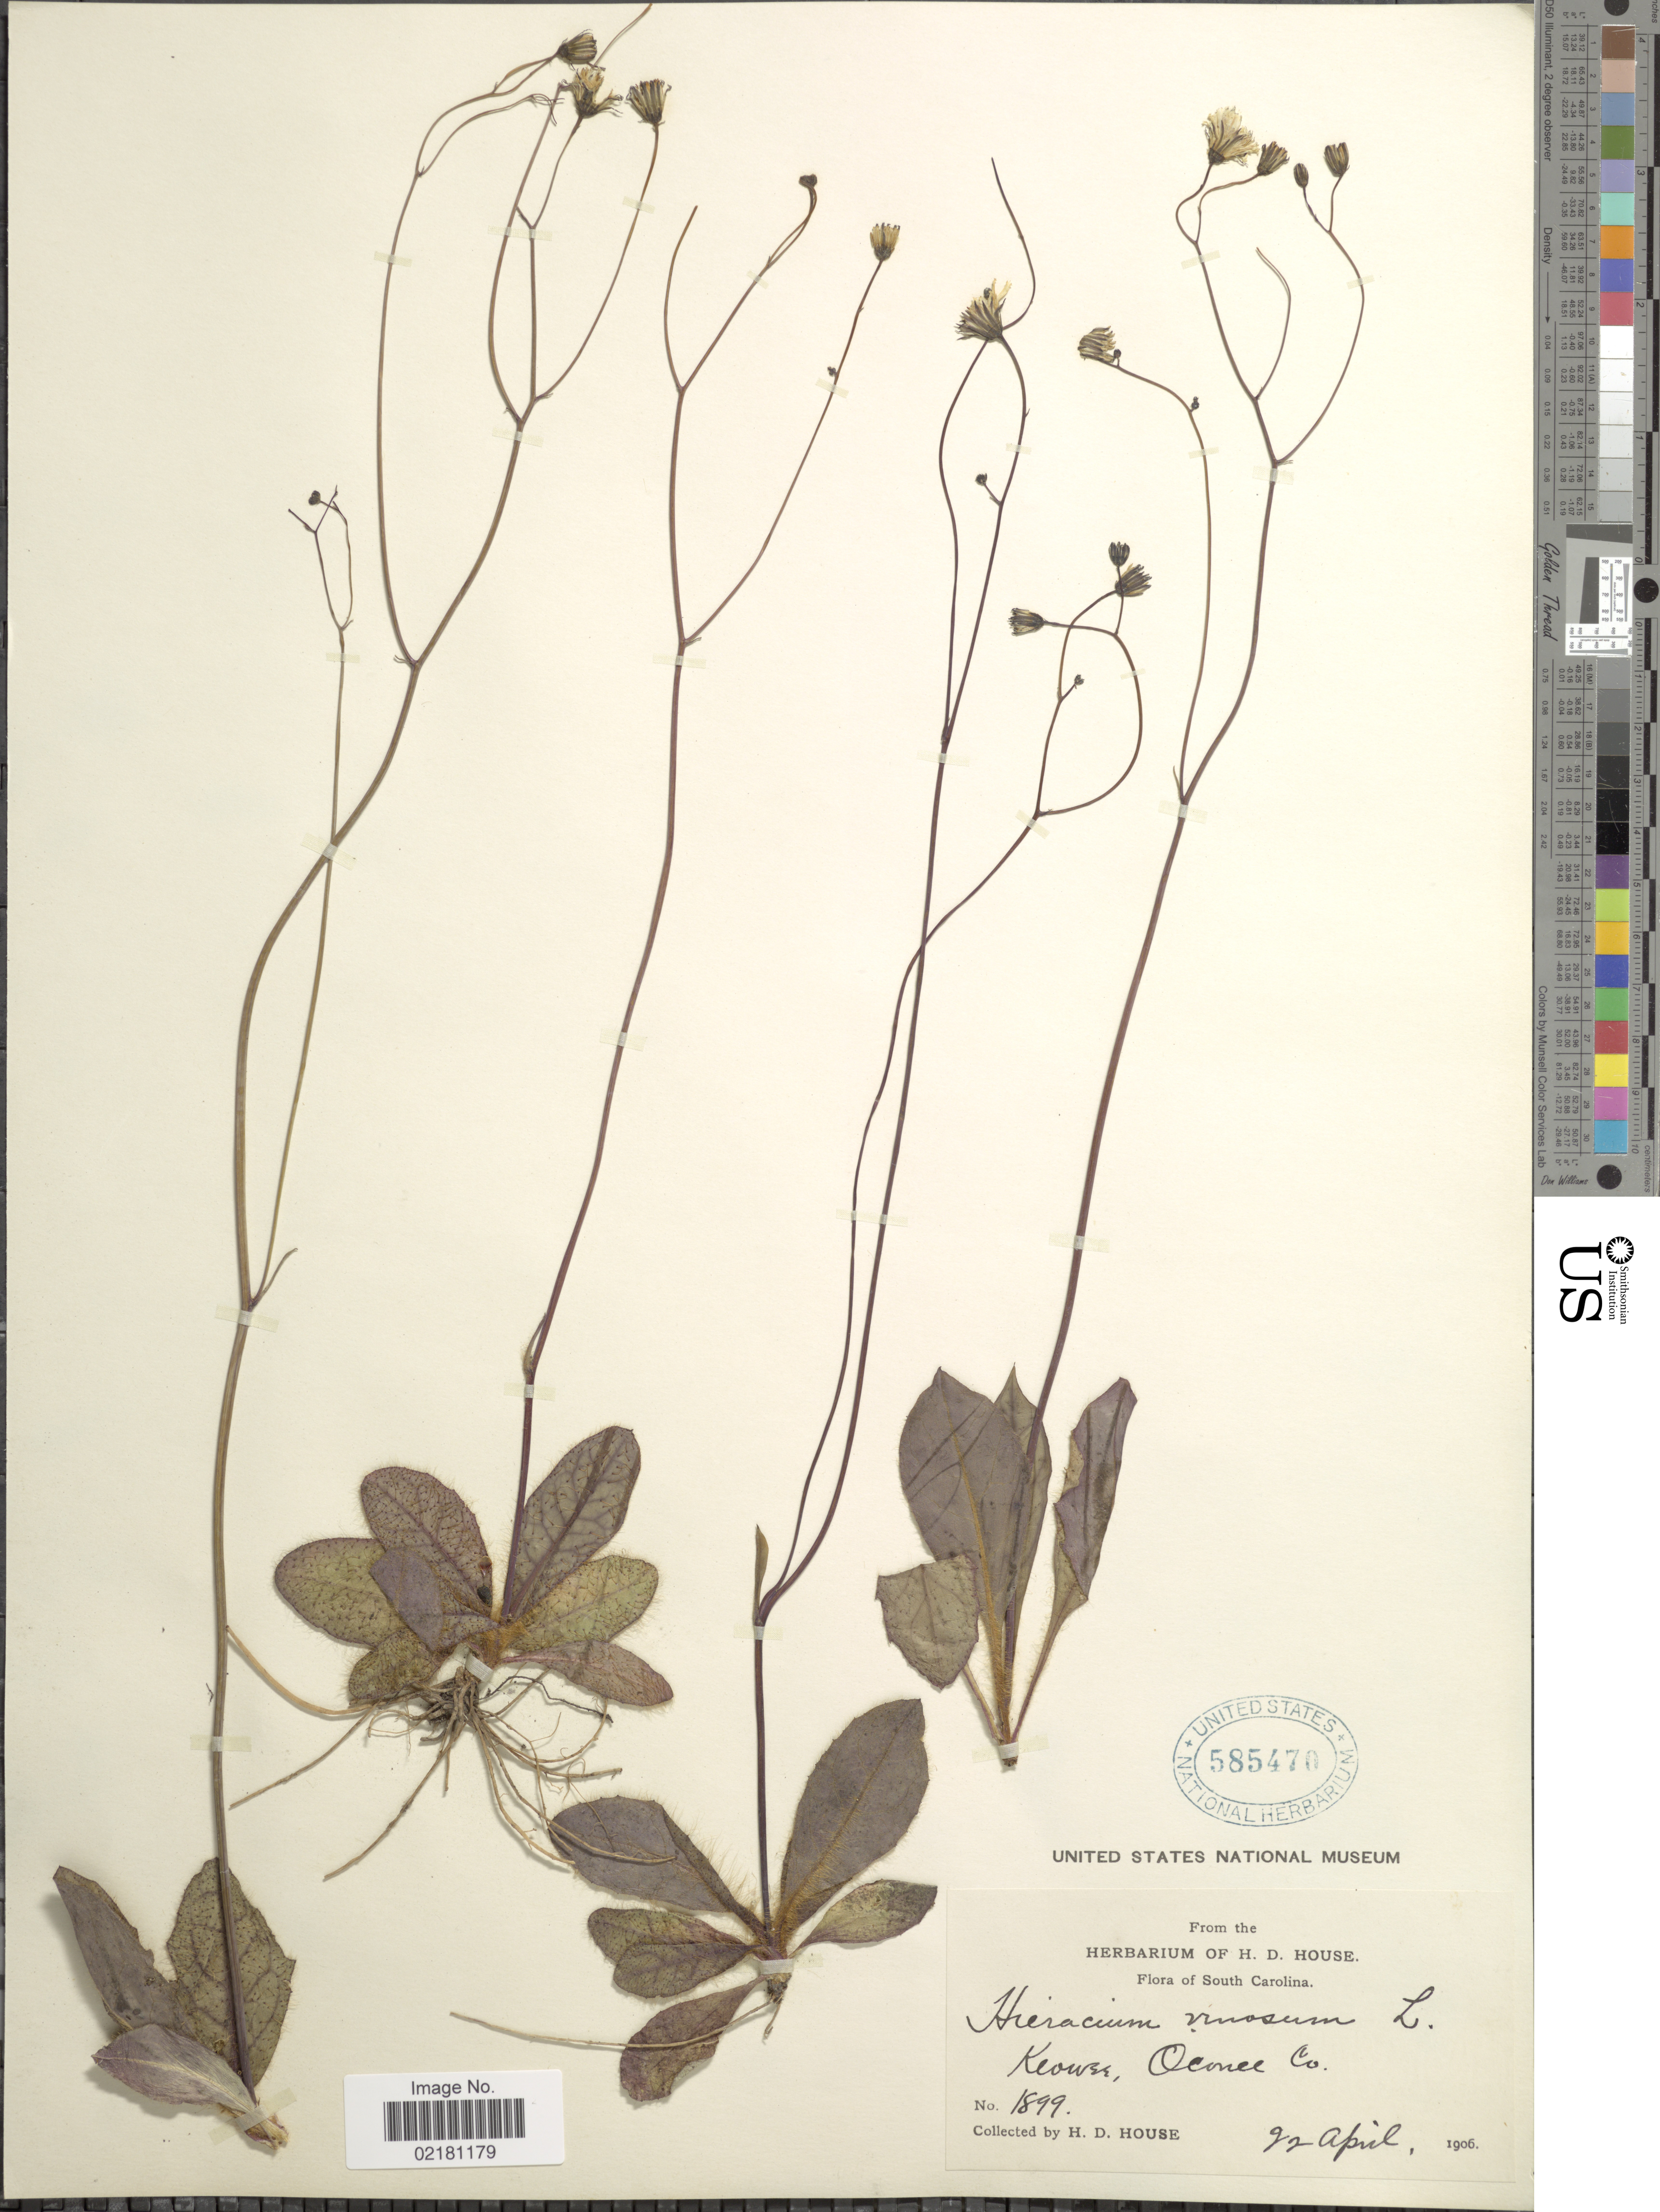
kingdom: Plantae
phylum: Tracheophyta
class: Magnoliopsida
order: Asterales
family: Asteraceae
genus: Hieracium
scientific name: Hieracium venosum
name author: L.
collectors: H. D. House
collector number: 1899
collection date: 1906-04-22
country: United States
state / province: South Carolina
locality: Keowee, Oconee Co.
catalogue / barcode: US 585470